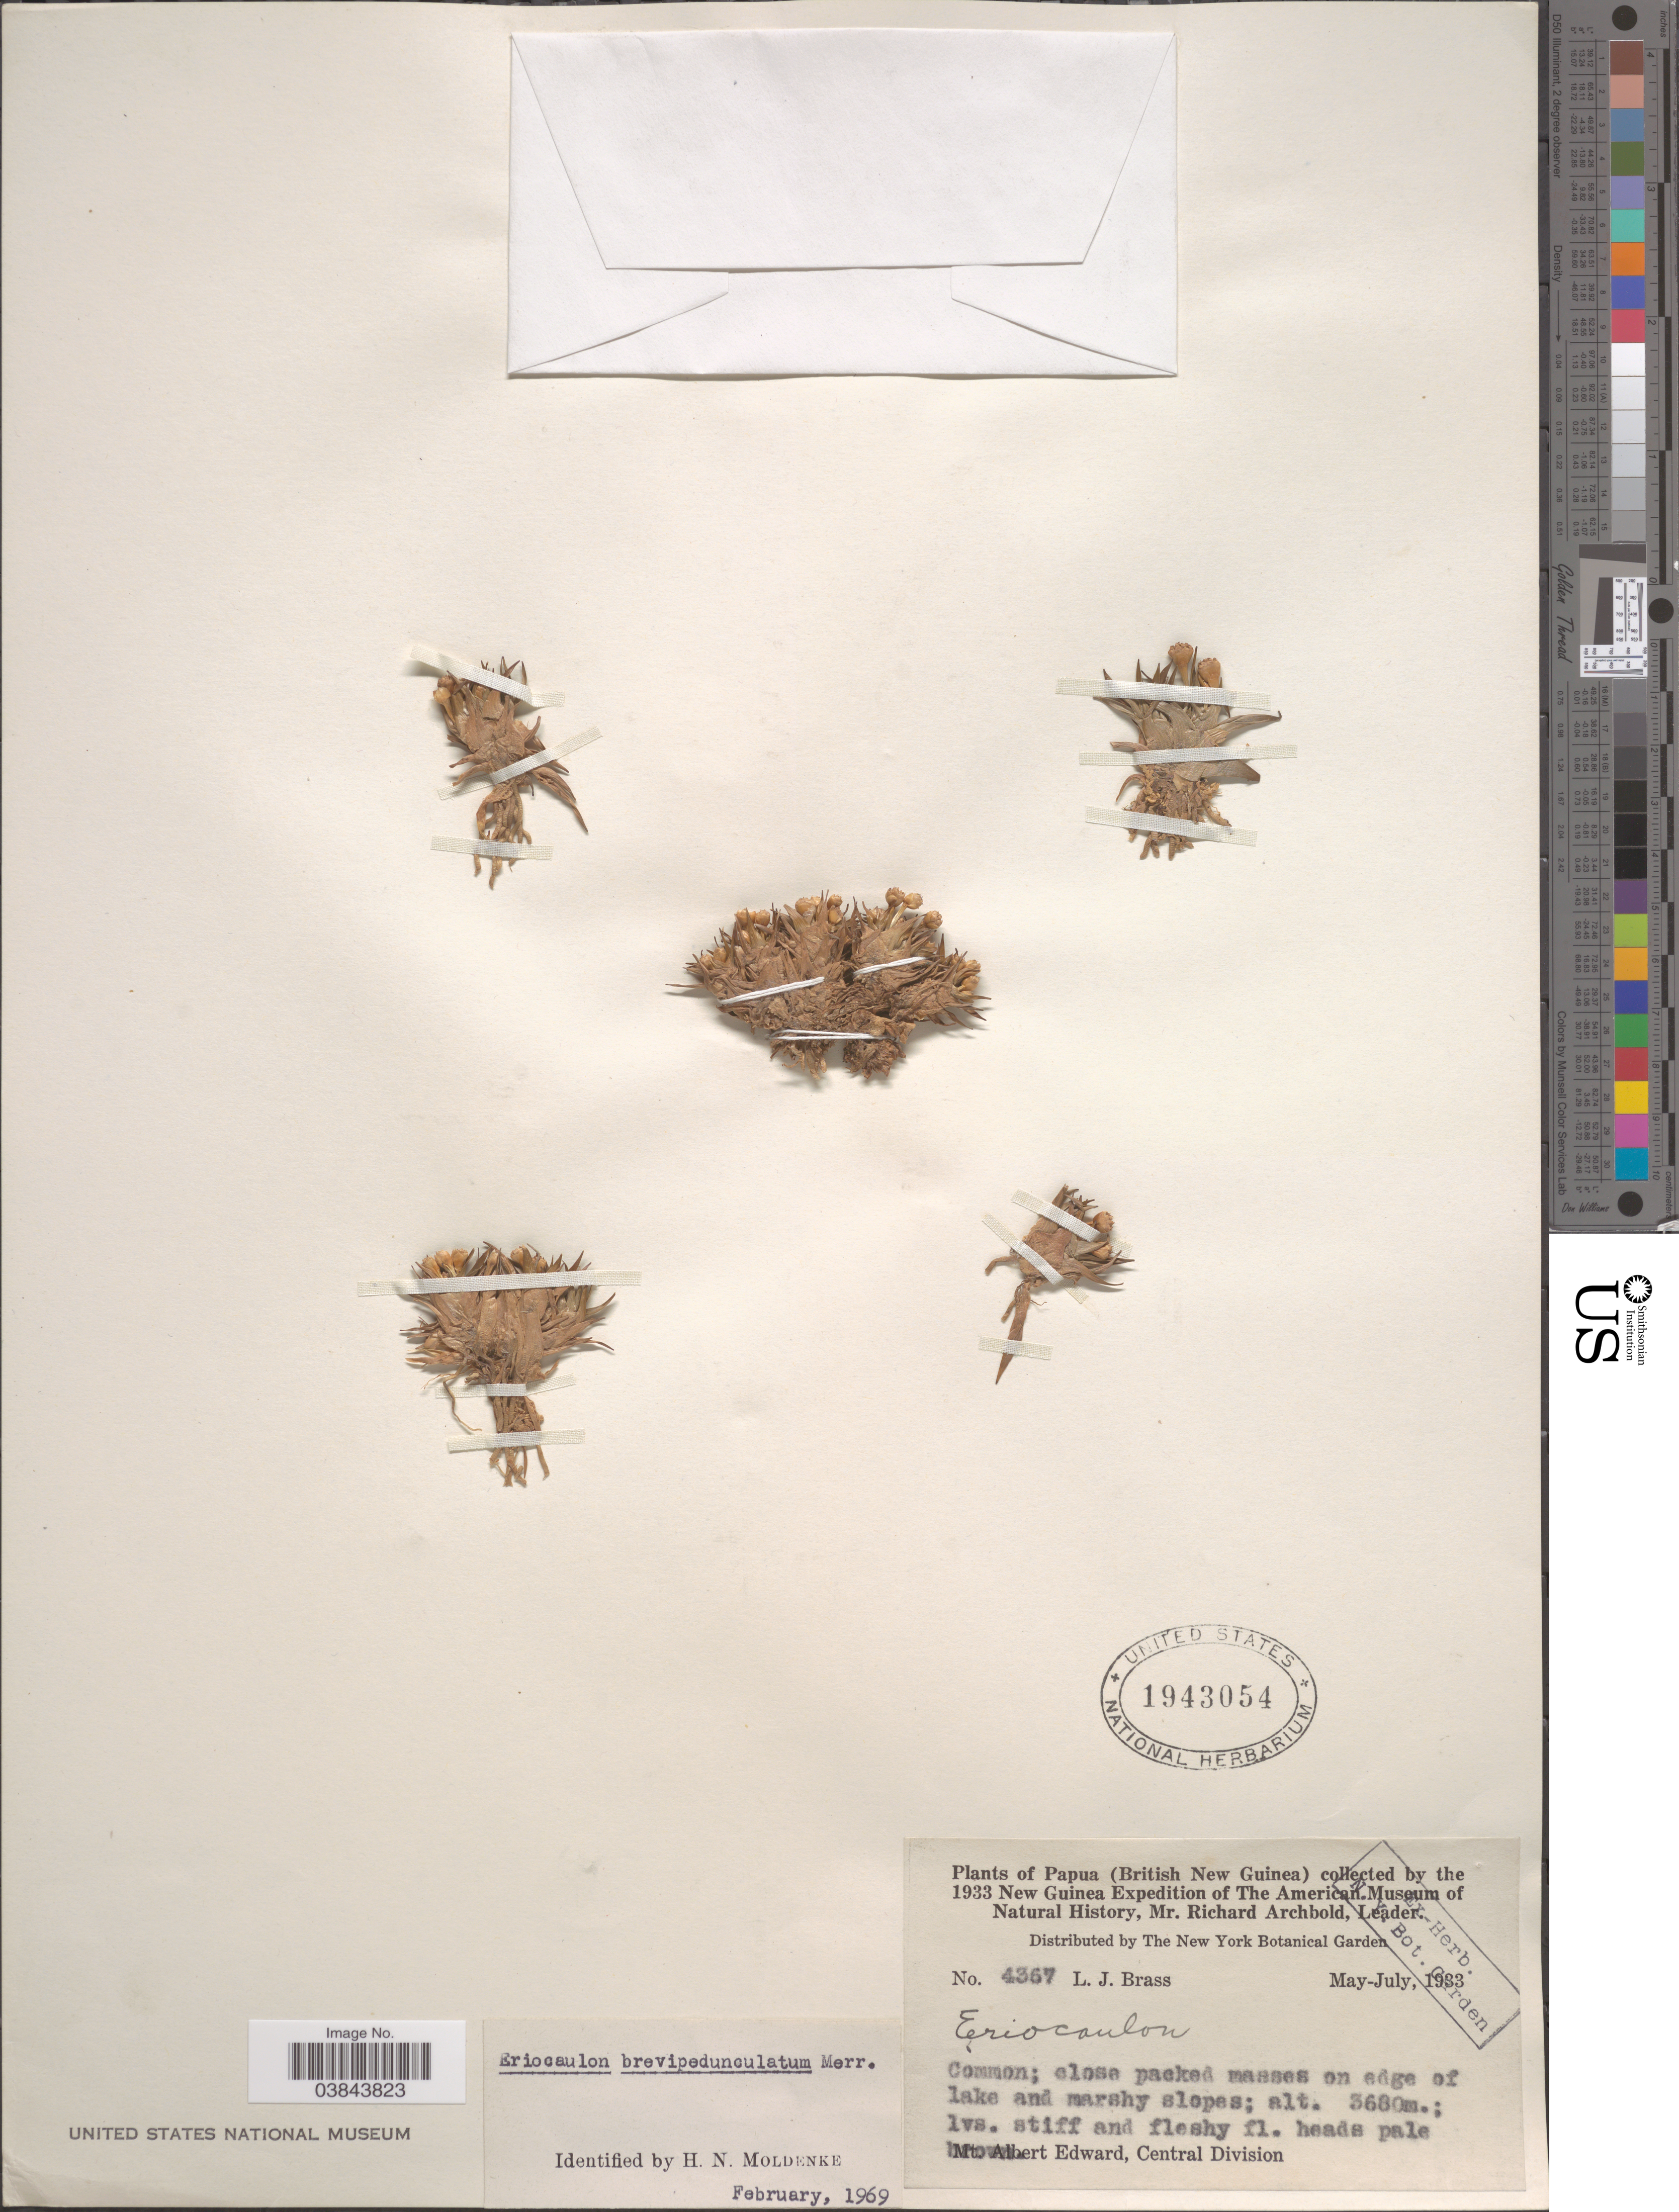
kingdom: Plantae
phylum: Tracheophyta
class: Liliopsida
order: Poales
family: Eriocaulaceae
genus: Eriocaulon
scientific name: Eriocaulon brevipedunculatum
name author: Merr.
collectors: L. J. Brass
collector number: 4367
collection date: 1933-05/1933-07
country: Papua New Guinea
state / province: Central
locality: Papua (British New Guinea). Mt. Albert Edward, Central Division.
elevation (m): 3680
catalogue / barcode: US 1943054